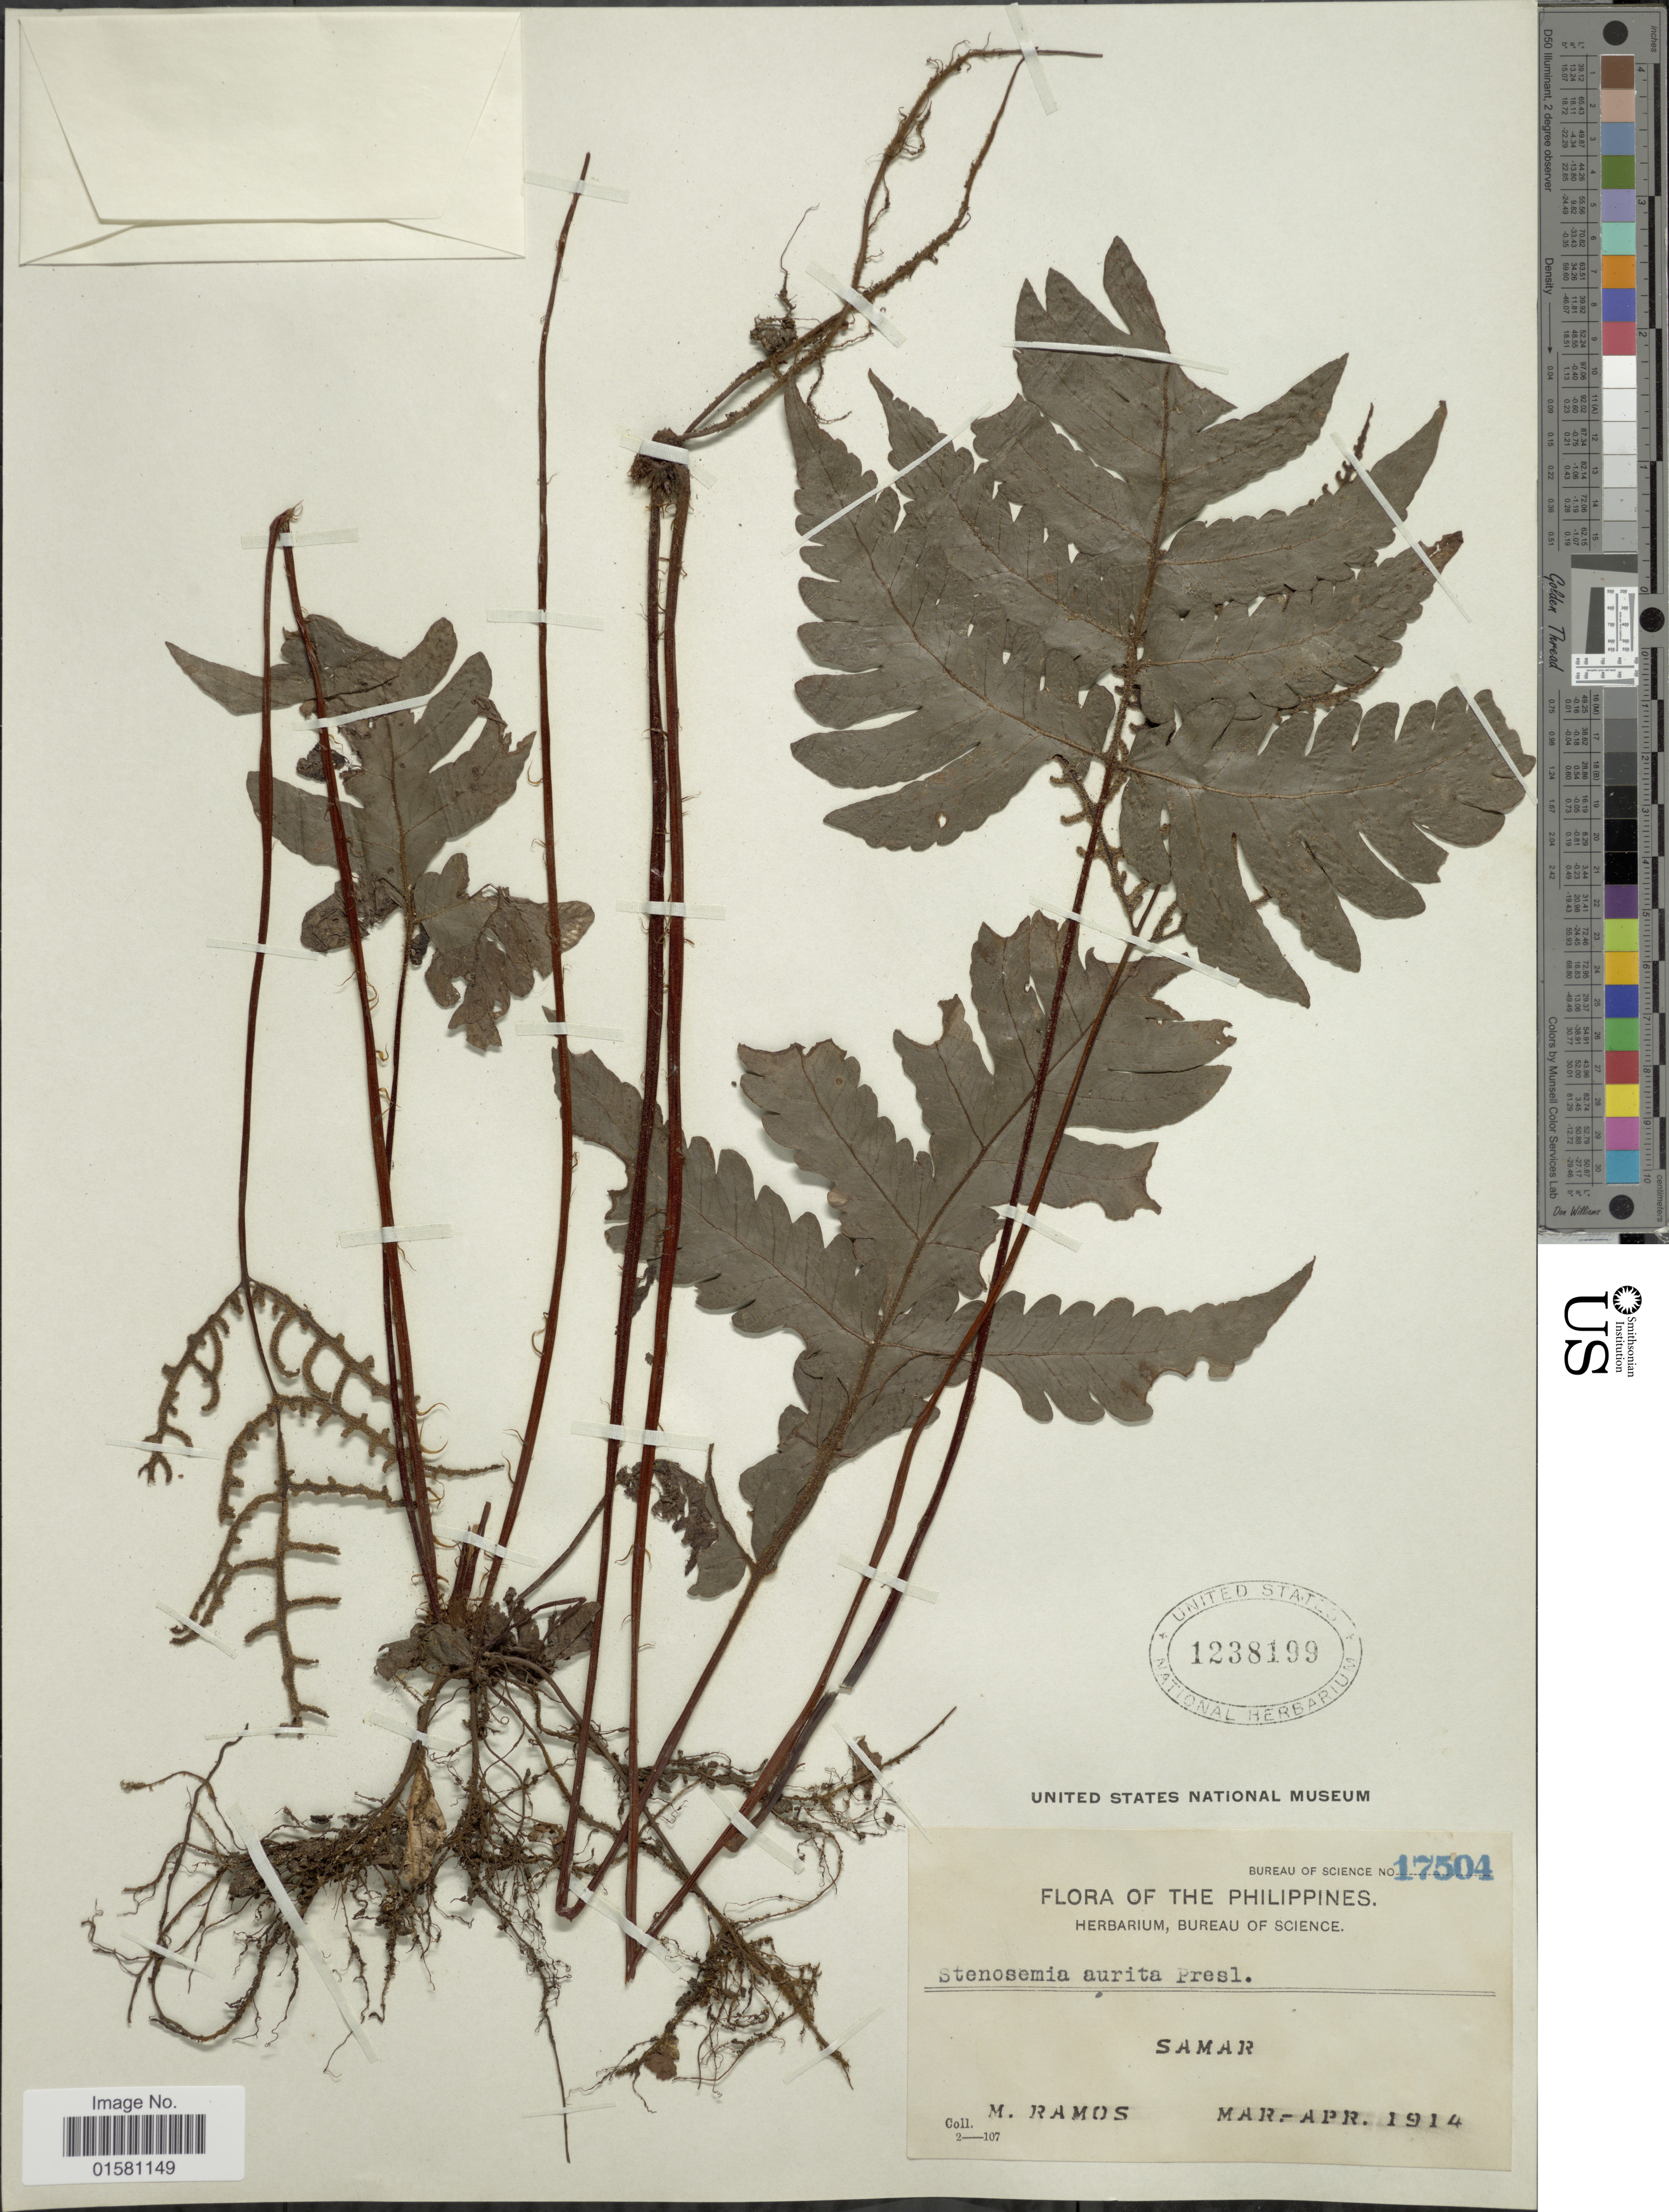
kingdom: Plantae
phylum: Tracheophyta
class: Polypodiopsida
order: Polypodiales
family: Tectariaceae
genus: Tectaria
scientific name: Tectaria pinnata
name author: (C. Chr.) R.M. Tryon & A.F. Tryon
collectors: M. Ramos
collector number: Bureau of Science 17504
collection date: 1914-03/1914-04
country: Philippines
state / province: Eastern Visayas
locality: Samar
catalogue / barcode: US 1238199